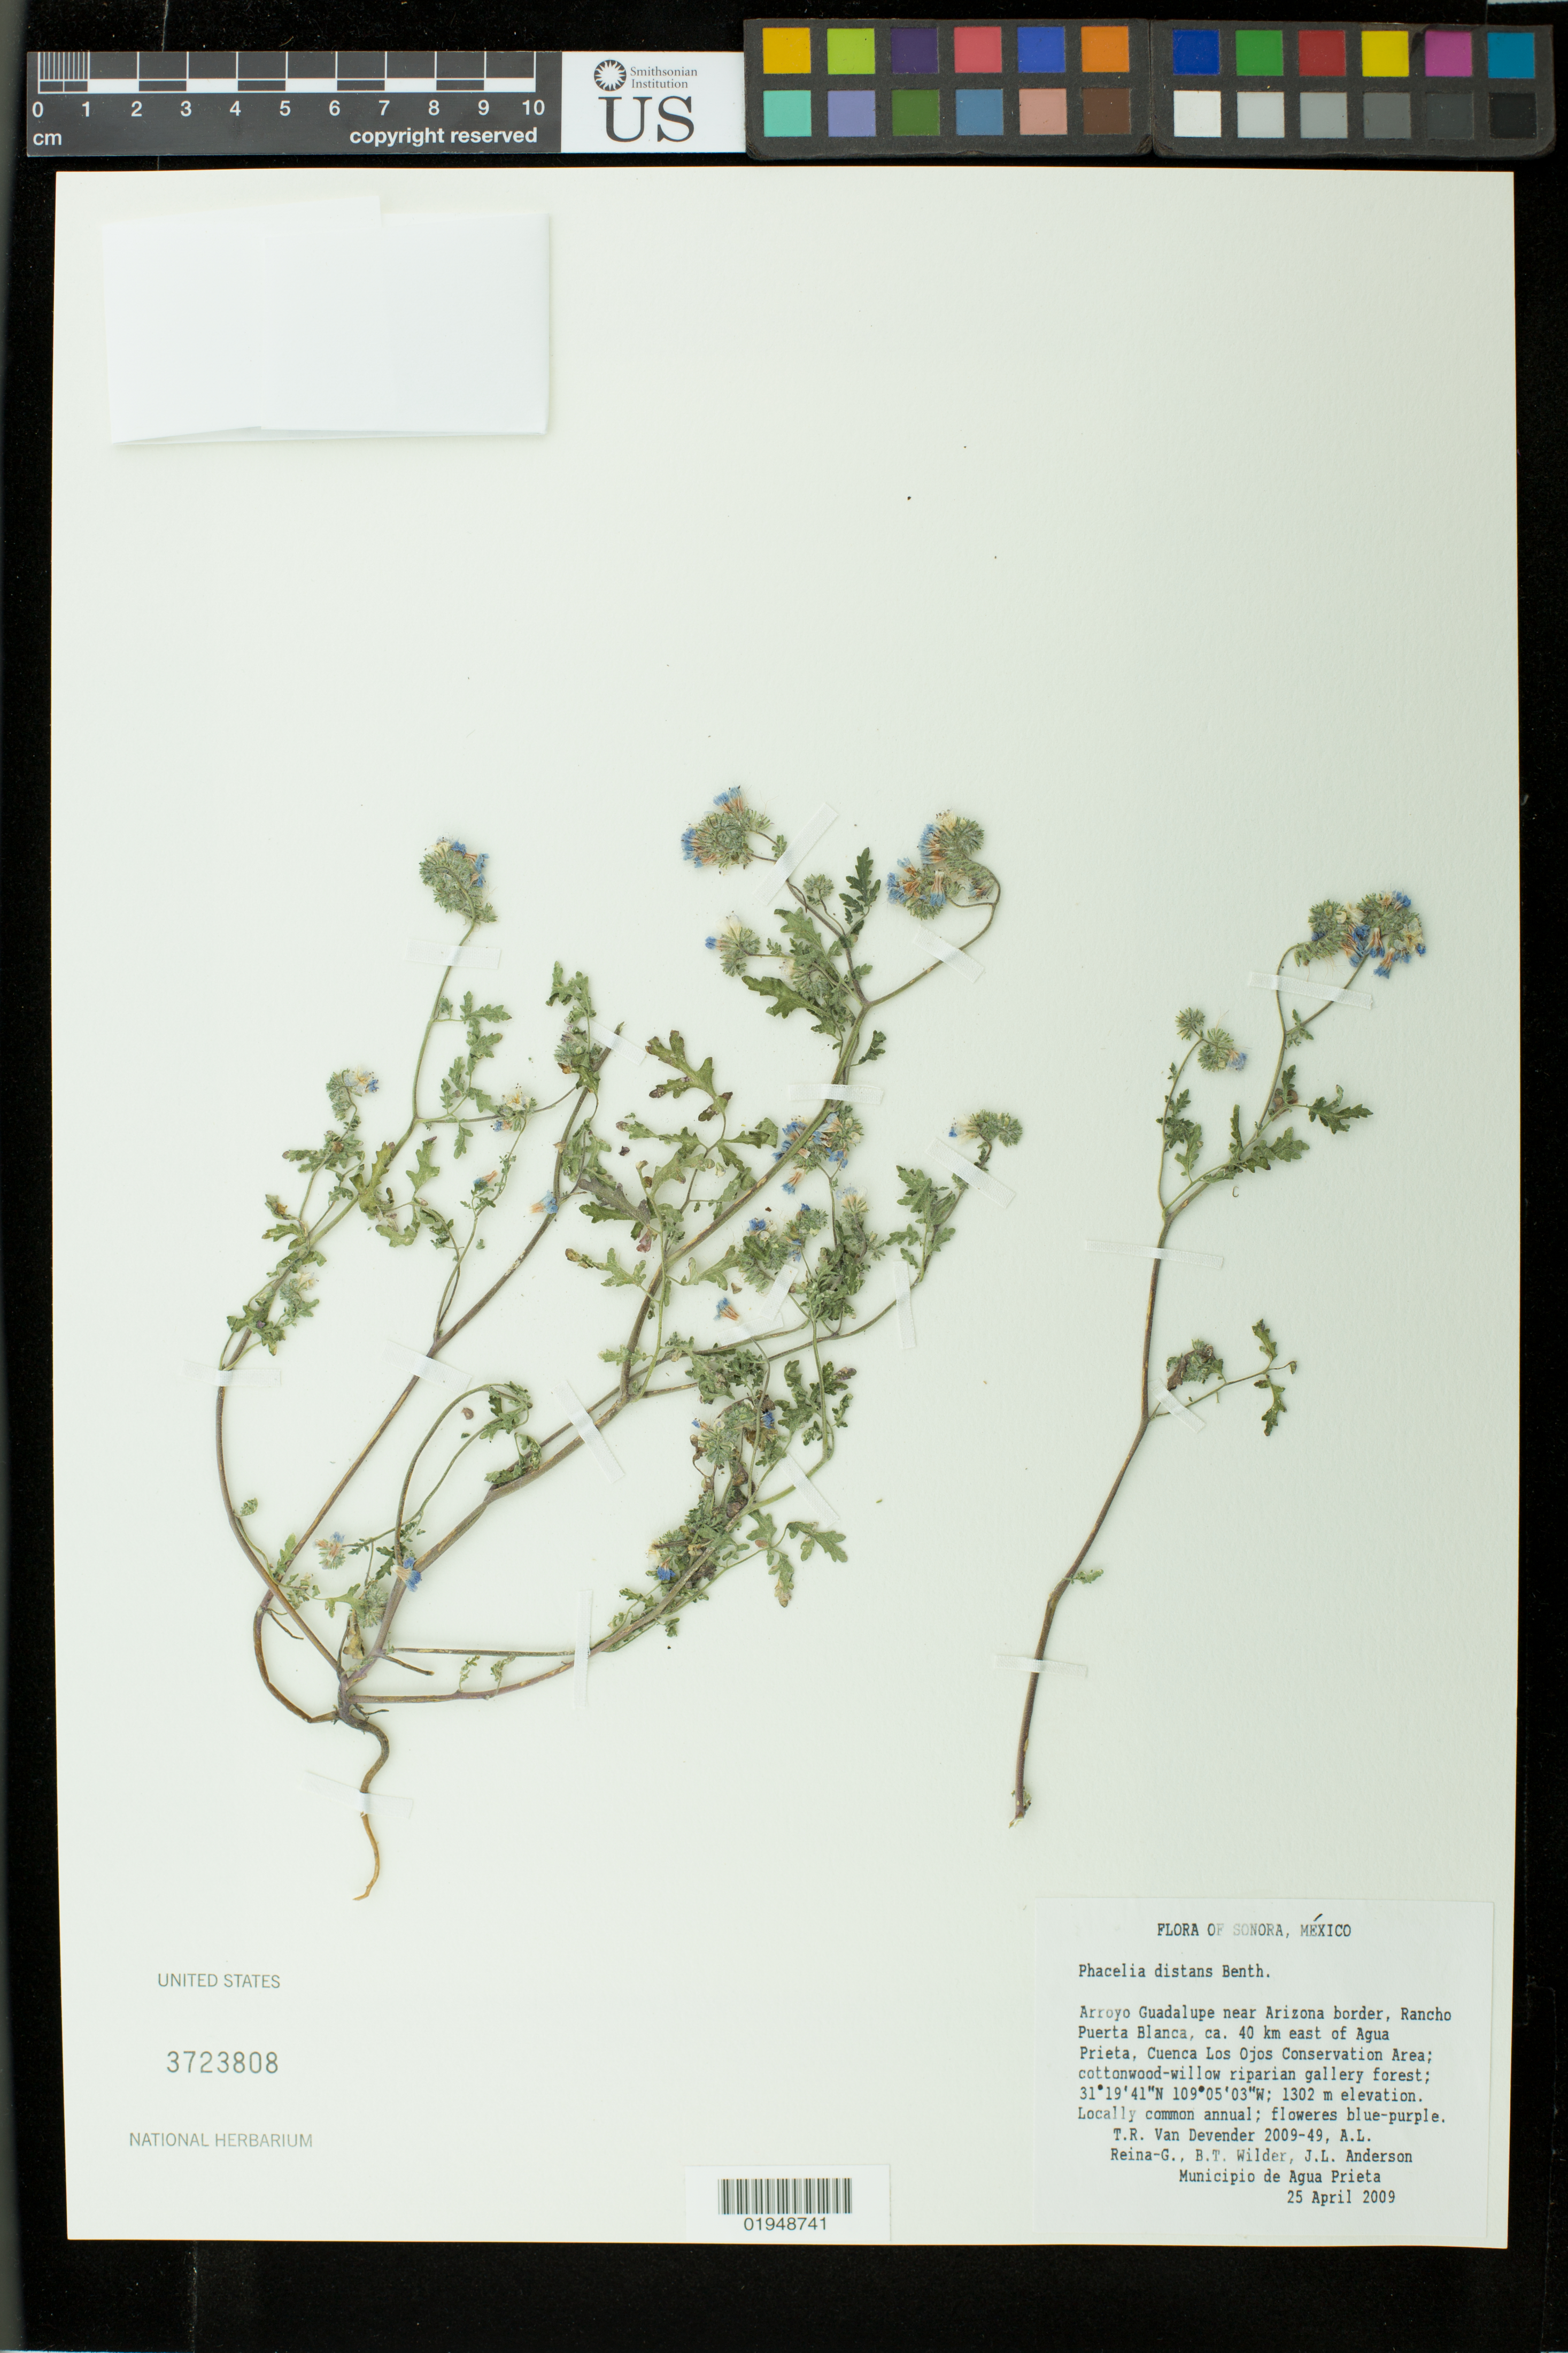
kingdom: Plantae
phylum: Tracheophyta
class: Magnoliopsida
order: Boraginales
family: Hydrophyllaceae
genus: Phacelia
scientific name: Phacelia distans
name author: Benth.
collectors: T. R. Van Devender, A. L. Reina G., B. Wilder & J. Anderson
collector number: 2009-49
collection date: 2009-04-25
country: Mexico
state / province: Sonora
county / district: Sahuaripa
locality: Municipio de Agua Prieta, Arroyo Guadalupe near Arizona border, Rancho Puerta Blanca, ca. 40 km east of Agua Prieta, Cuenca Los Ojos Conservation Area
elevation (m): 1302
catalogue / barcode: US 3723808